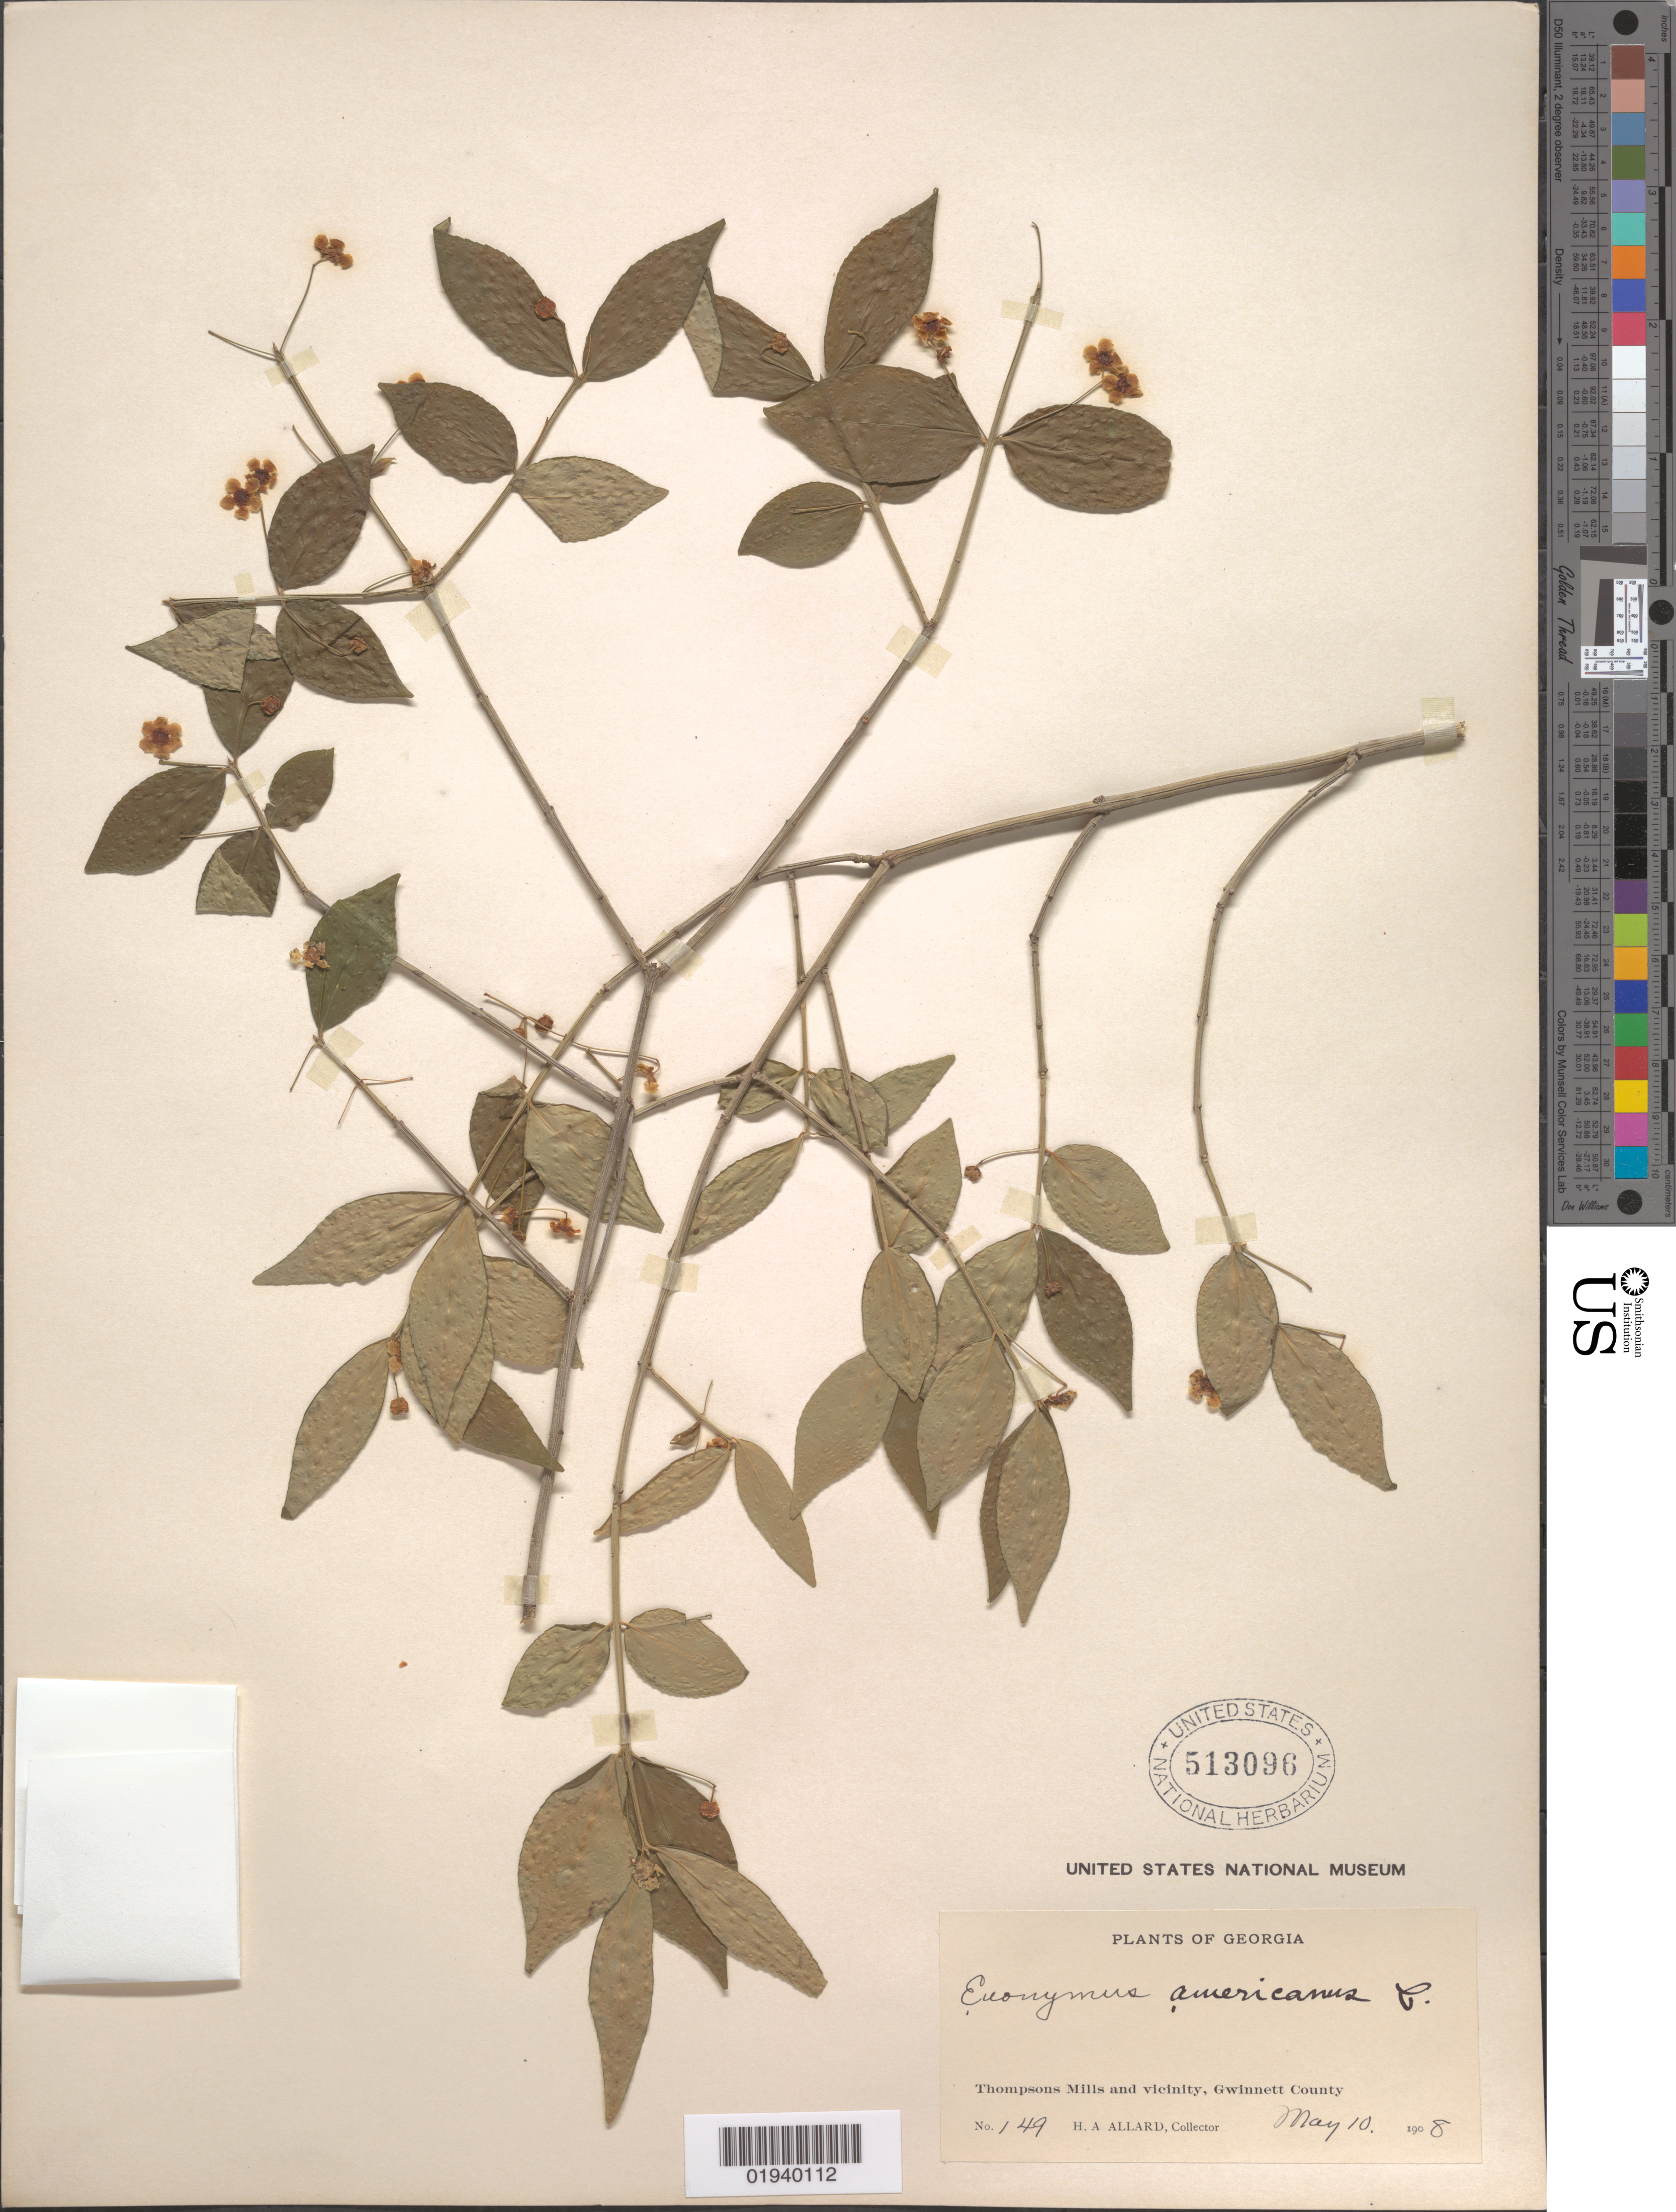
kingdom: Plantae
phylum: Tracheophyta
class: Magnoliopsida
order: Celastrales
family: Celastraceae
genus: Euonymus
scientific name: Euonymus americanus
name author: L.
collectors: H. A. Allard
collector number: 149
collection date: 1908-05-10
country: United States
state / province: Georgia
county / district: Gwinnett County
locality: Thompsons Mills and vicinity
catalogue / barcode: US 513096